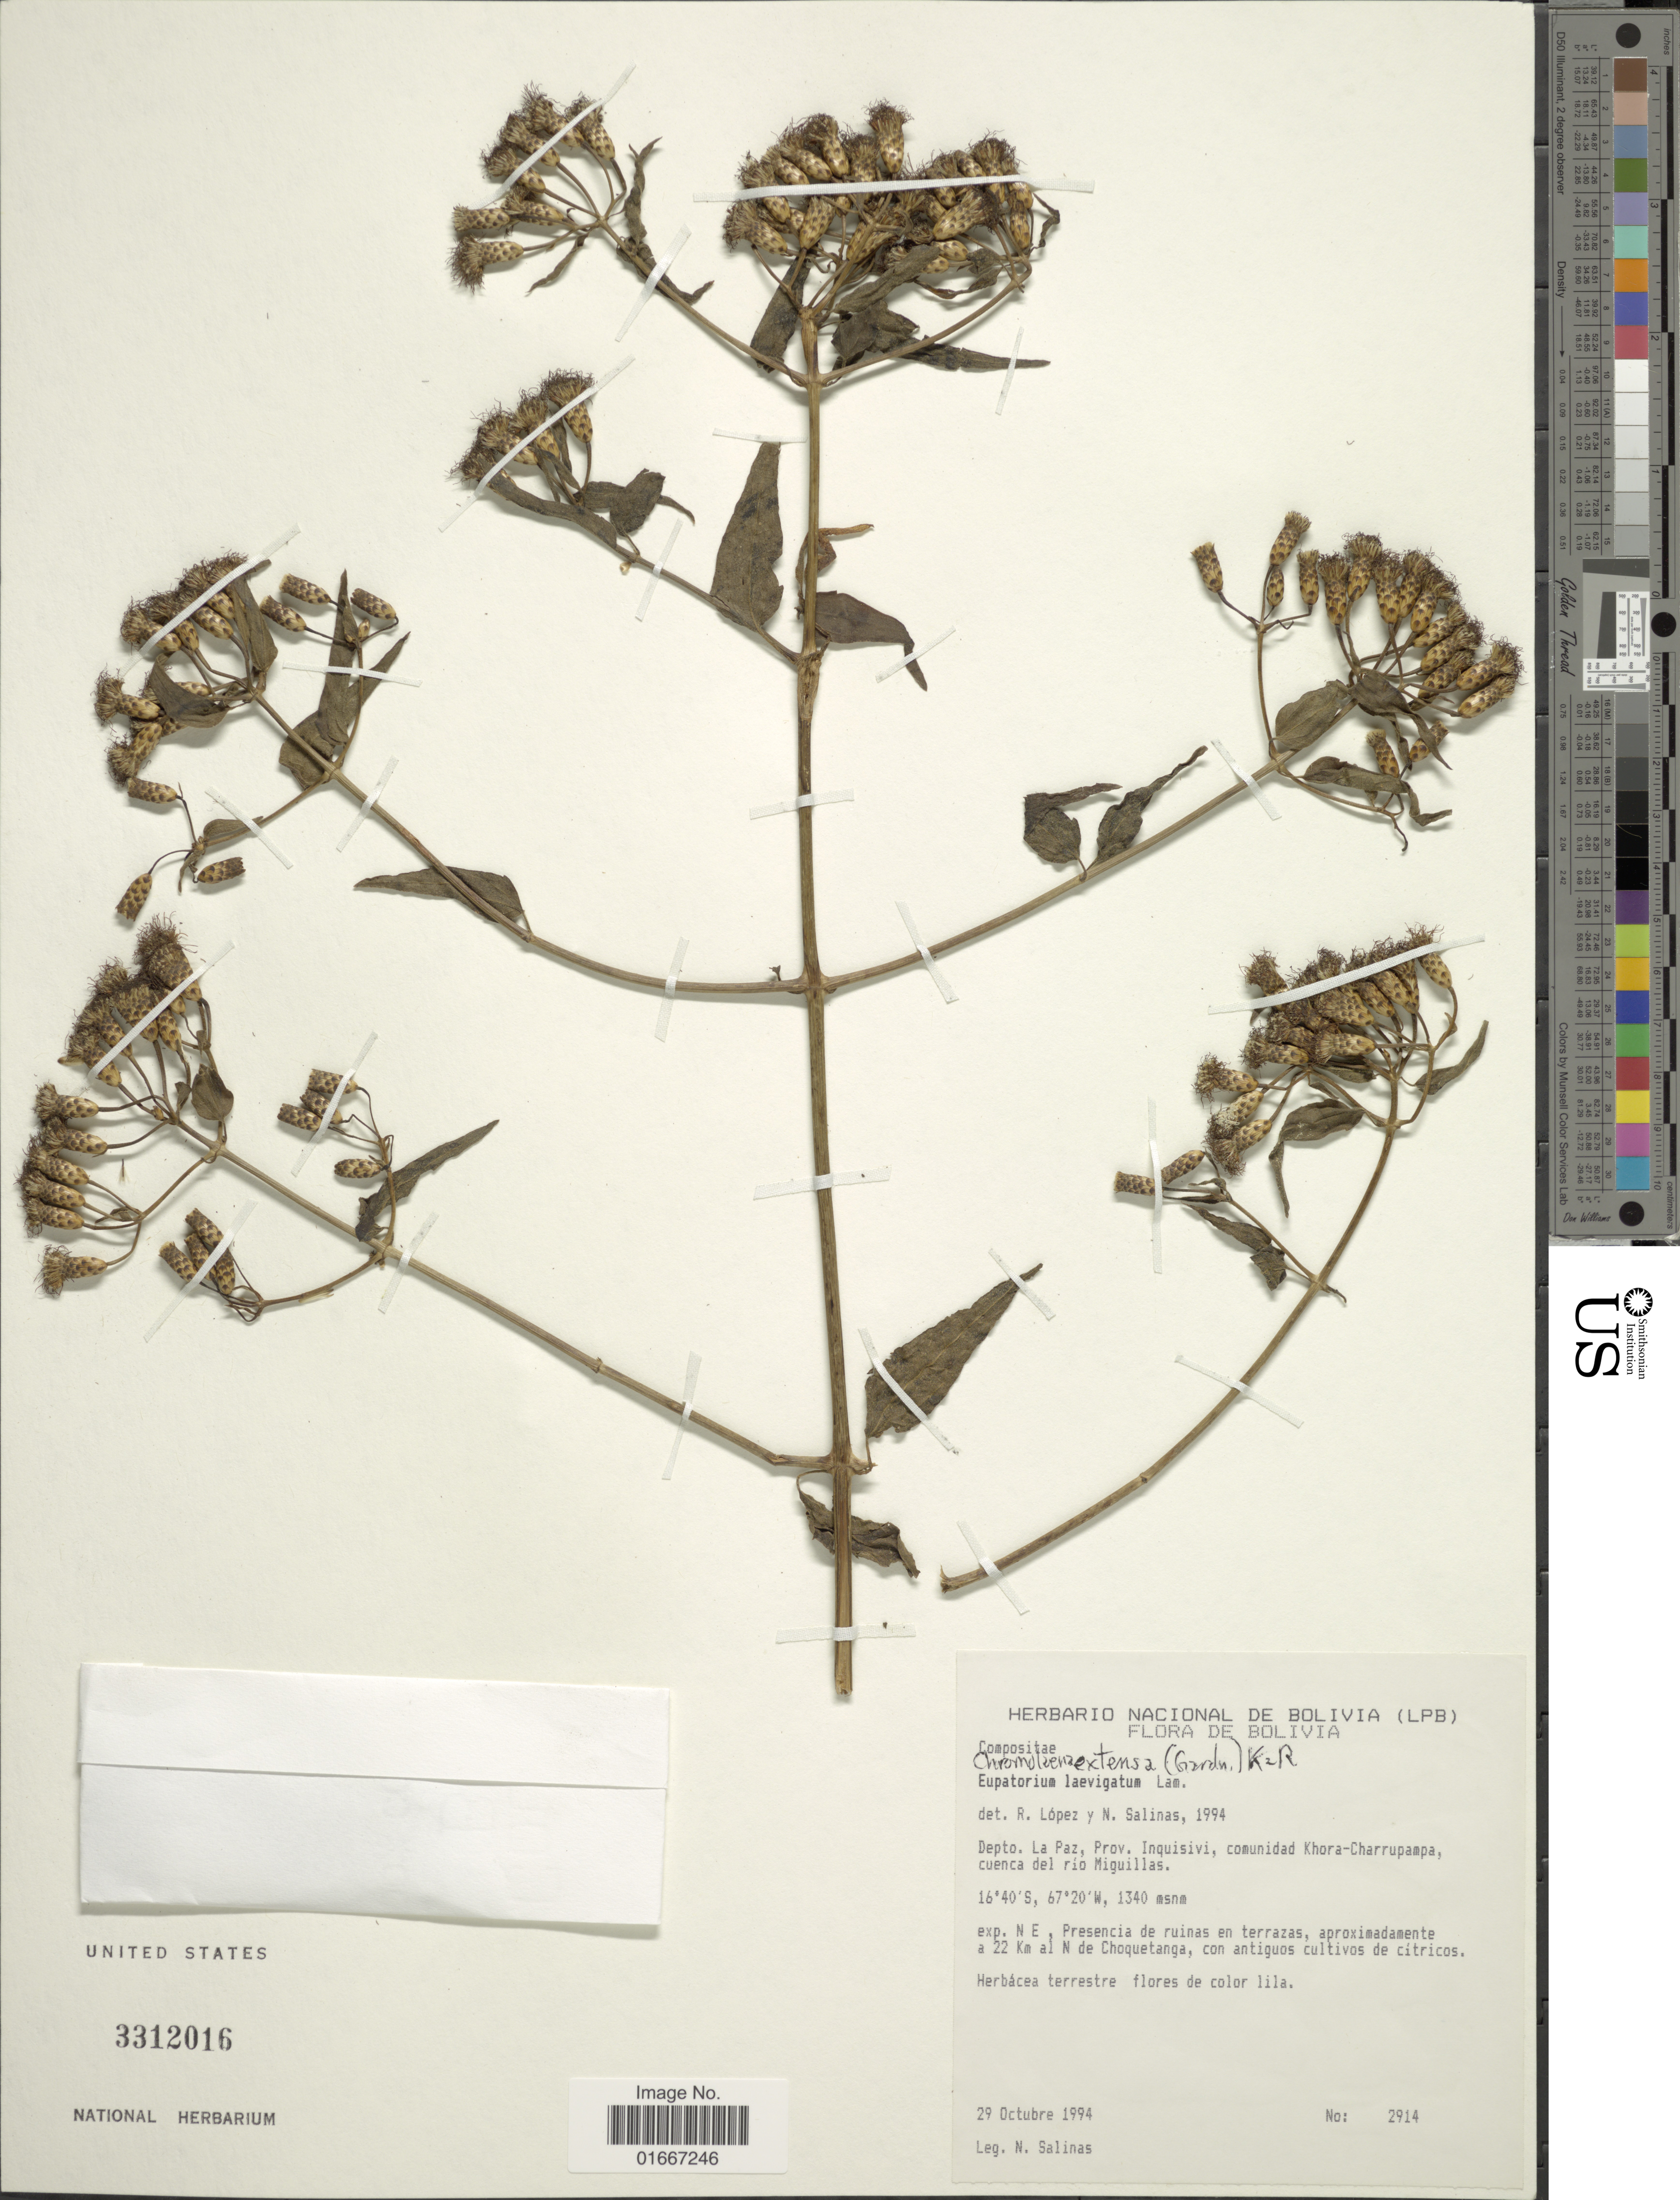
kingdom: Plantae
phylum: Tracheophyta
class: Magnoliopsida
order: Asterales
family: Asteraceae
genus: Chromolaena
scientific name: Chromolaena extensa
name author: (Gardner) R.M. King & H. Rob.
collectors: N. Salinas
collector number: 2914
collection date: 1994-10-29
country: Bolivia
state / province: La Paz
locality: Prov. Inquisivi, comunidad Khora-Charrupampa cuenca del rio Miguillas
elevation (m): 1340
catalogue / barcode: US 3312016